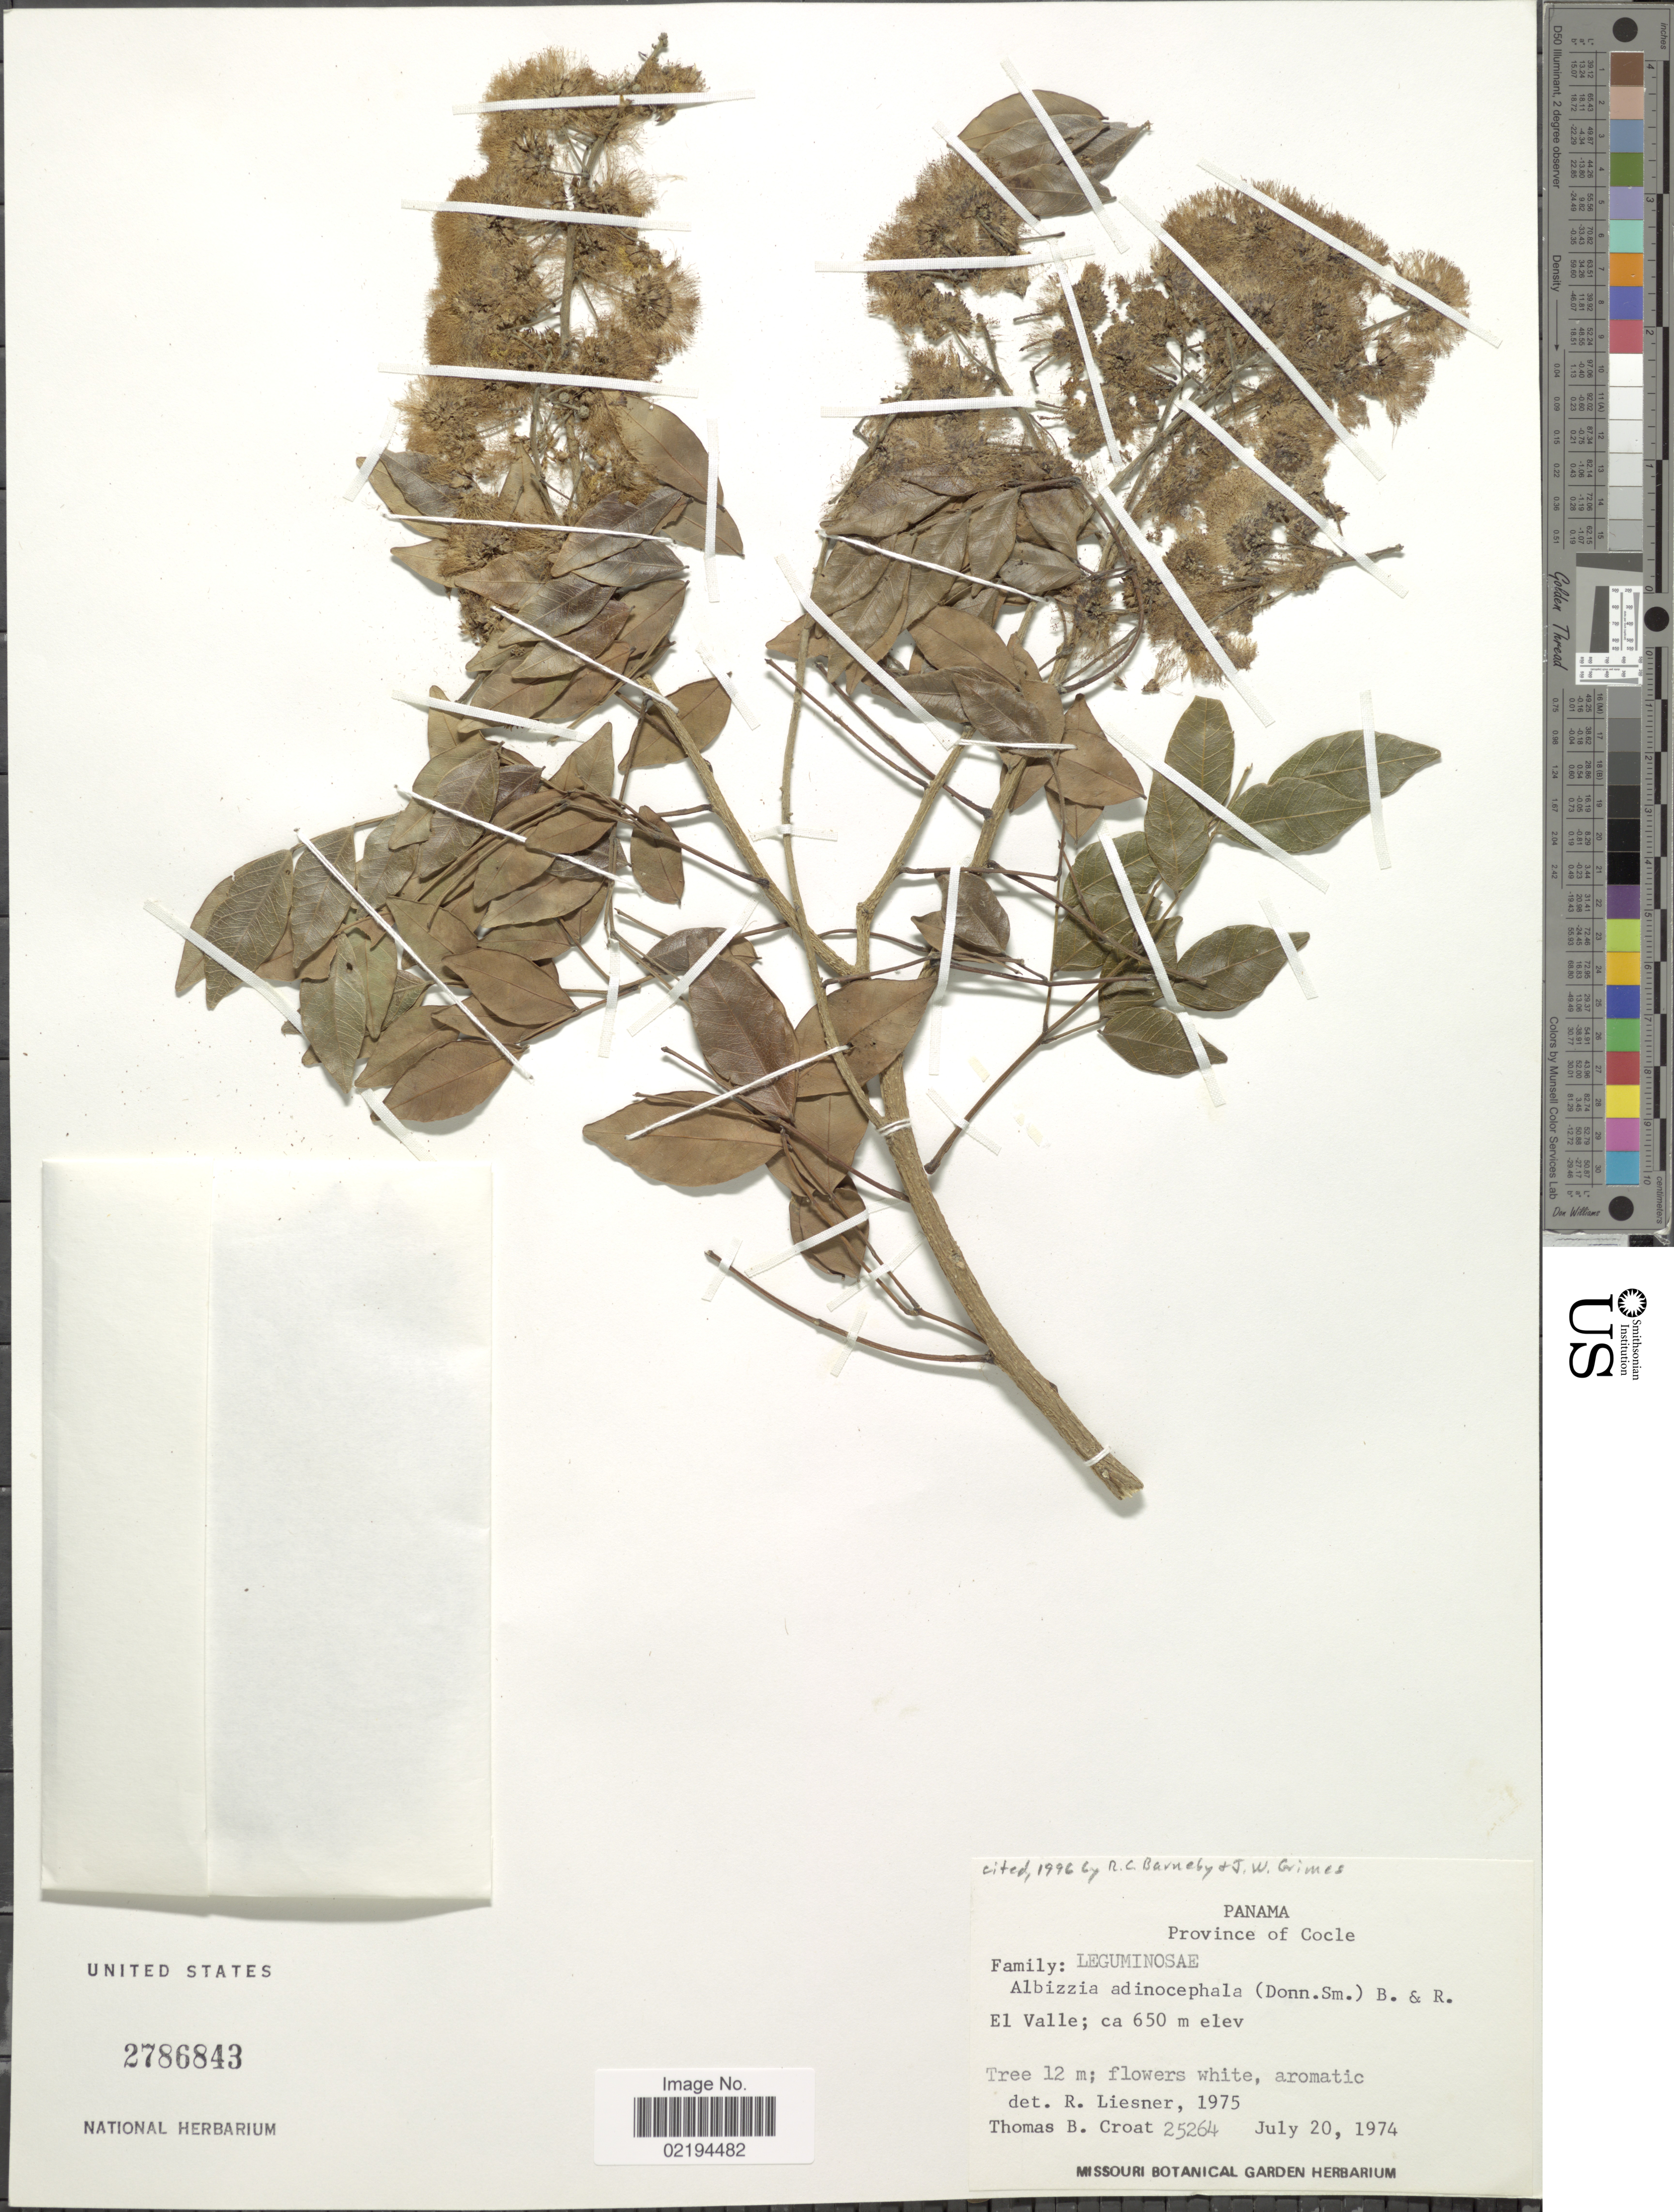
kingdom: Plantae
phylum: Tracheophyta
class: Magnoliopsida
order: Fabales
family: Fabaceae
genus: Pseudalbizzia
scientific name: Pseudalbizzia adinocephala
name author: (Donn. Sm.) Koenen & Duno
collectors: T. B. Croat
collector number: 25264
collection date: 1974-07-20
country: Panama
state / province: Coclé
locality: El Valle.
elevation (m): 650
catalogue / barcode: US 2786843